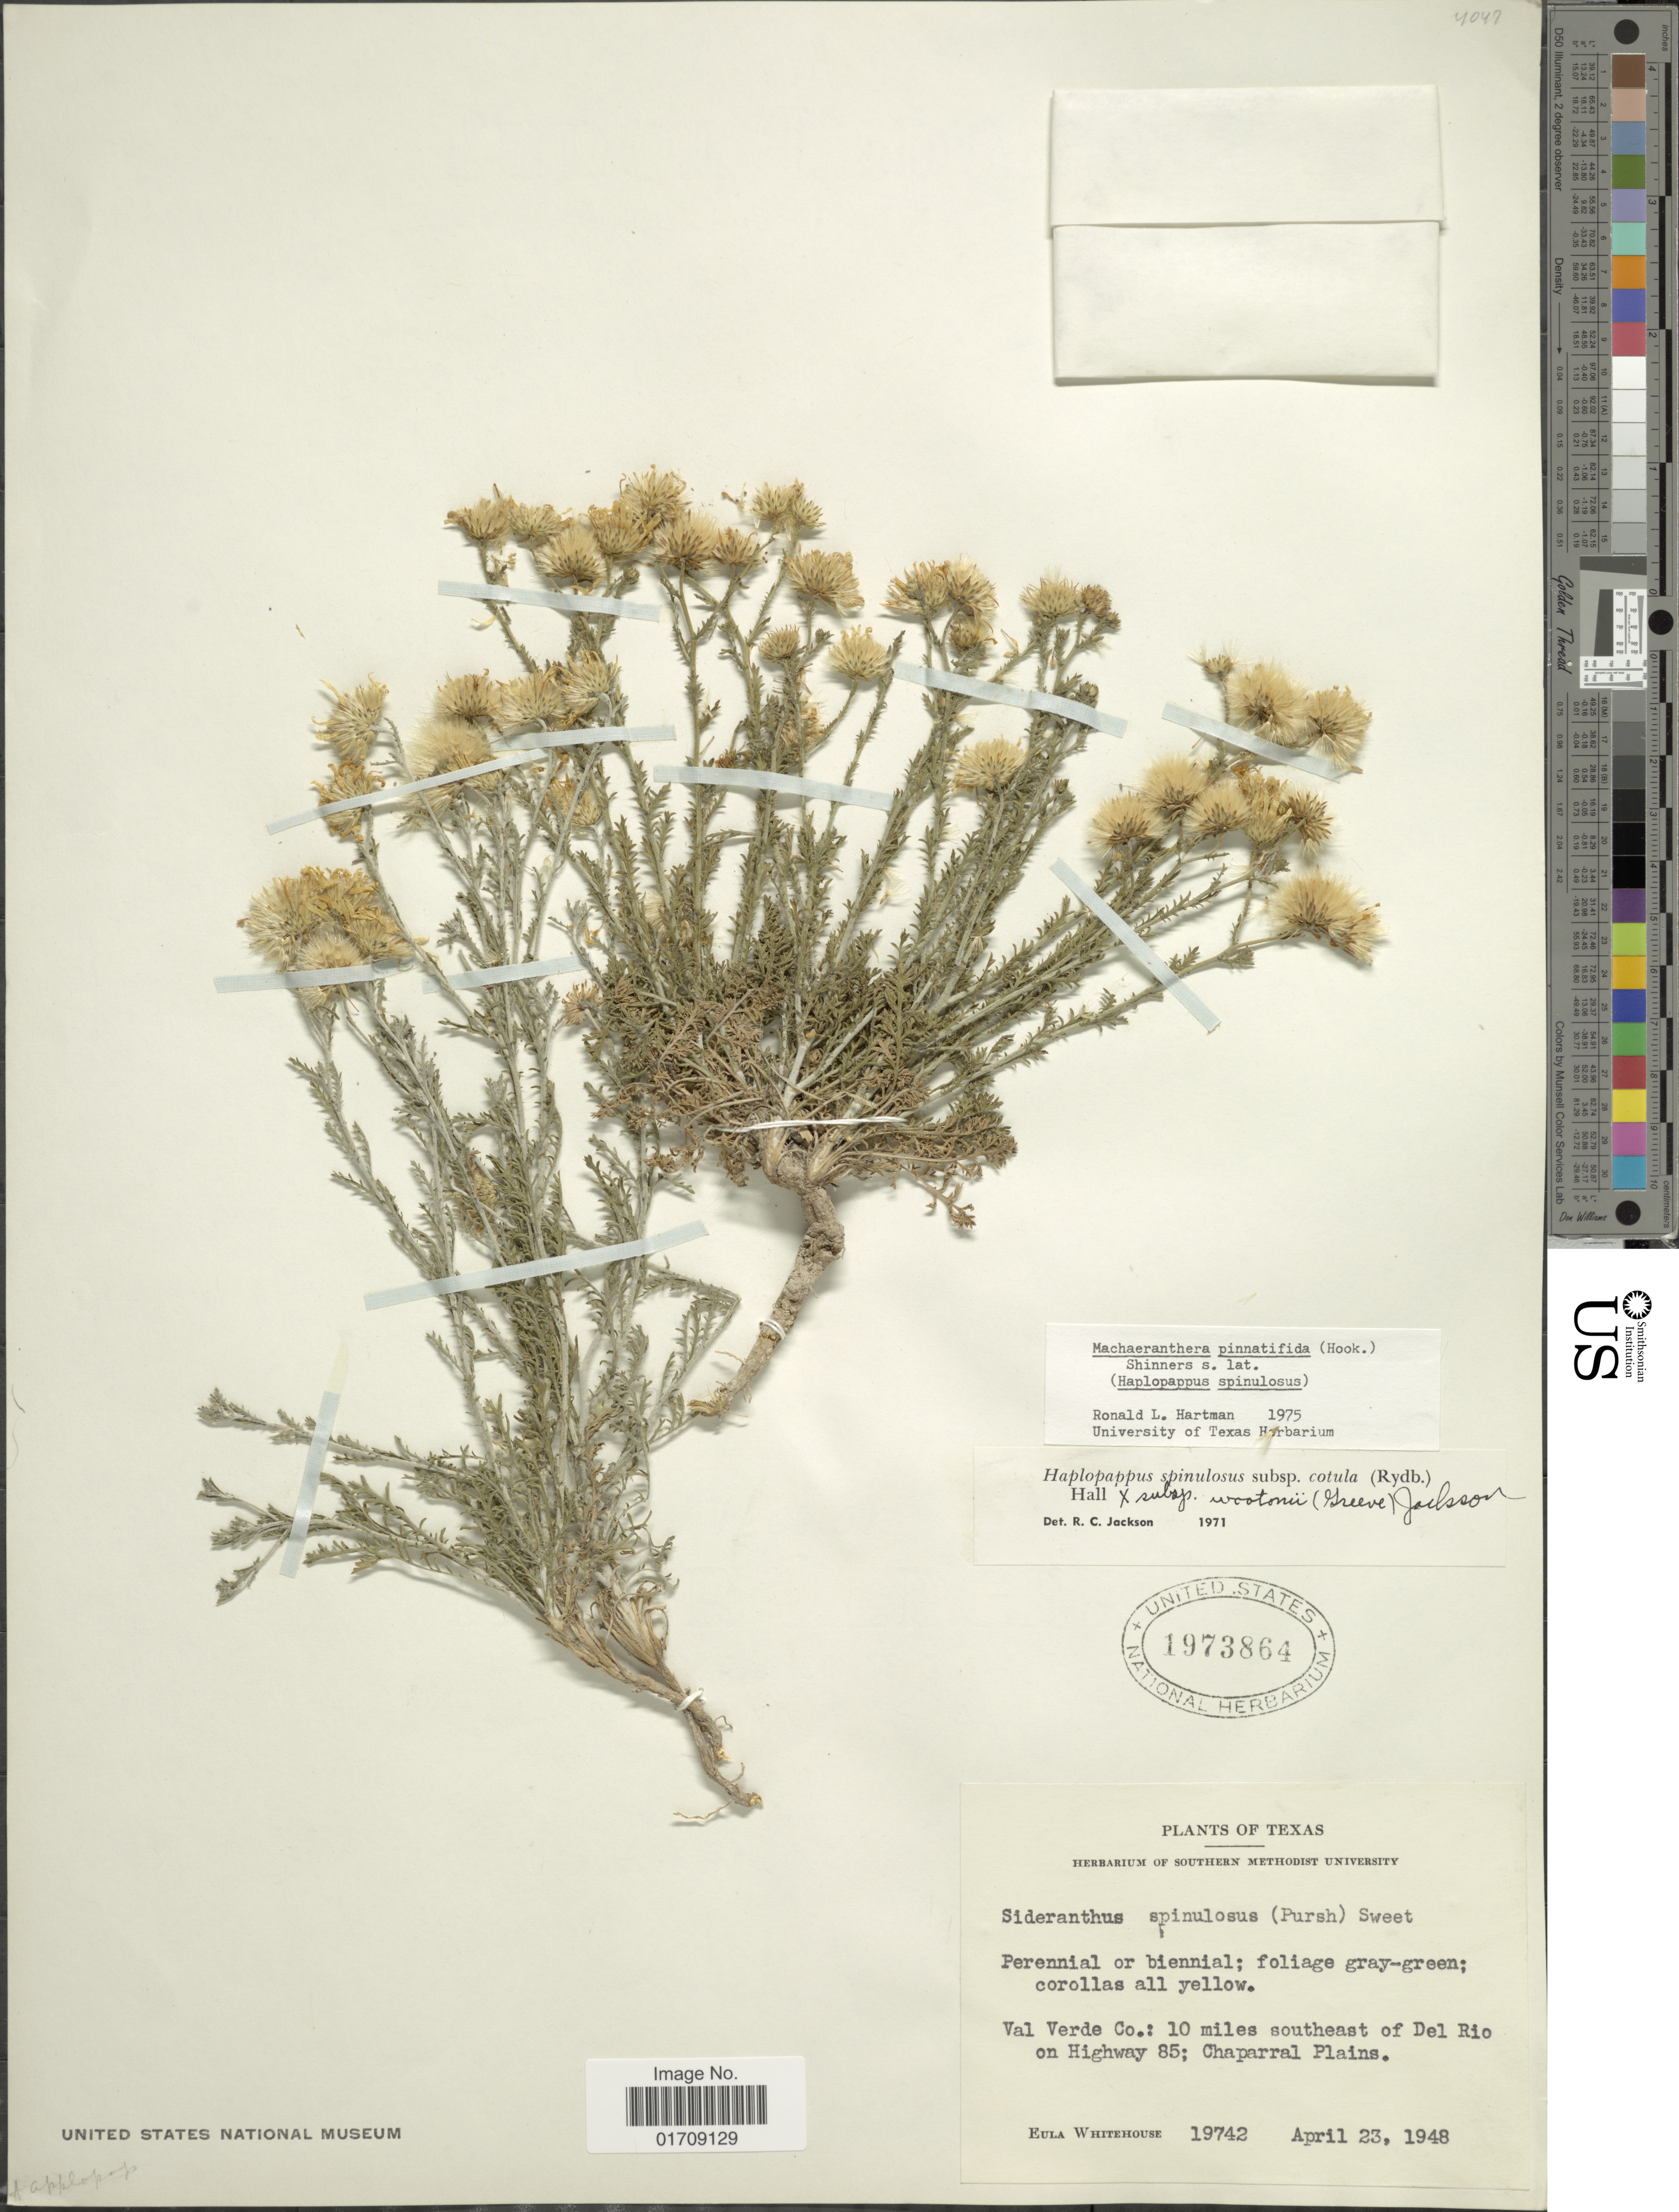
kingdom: Plantae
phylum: Tracheophyta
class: Magnoliopsida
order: Asterales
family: Asteraceae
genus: Machaeranthera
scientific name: Machaeranthera pinnatifida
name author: (Hook.) Shinners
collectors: E. Whitehouse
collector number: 19742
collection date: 1948-04-23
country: United States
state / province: Texas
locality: Val Verde Co., 10 miles southeast of Del Rio on Highway 85, Chaparral Plains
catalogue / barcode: US 1973864